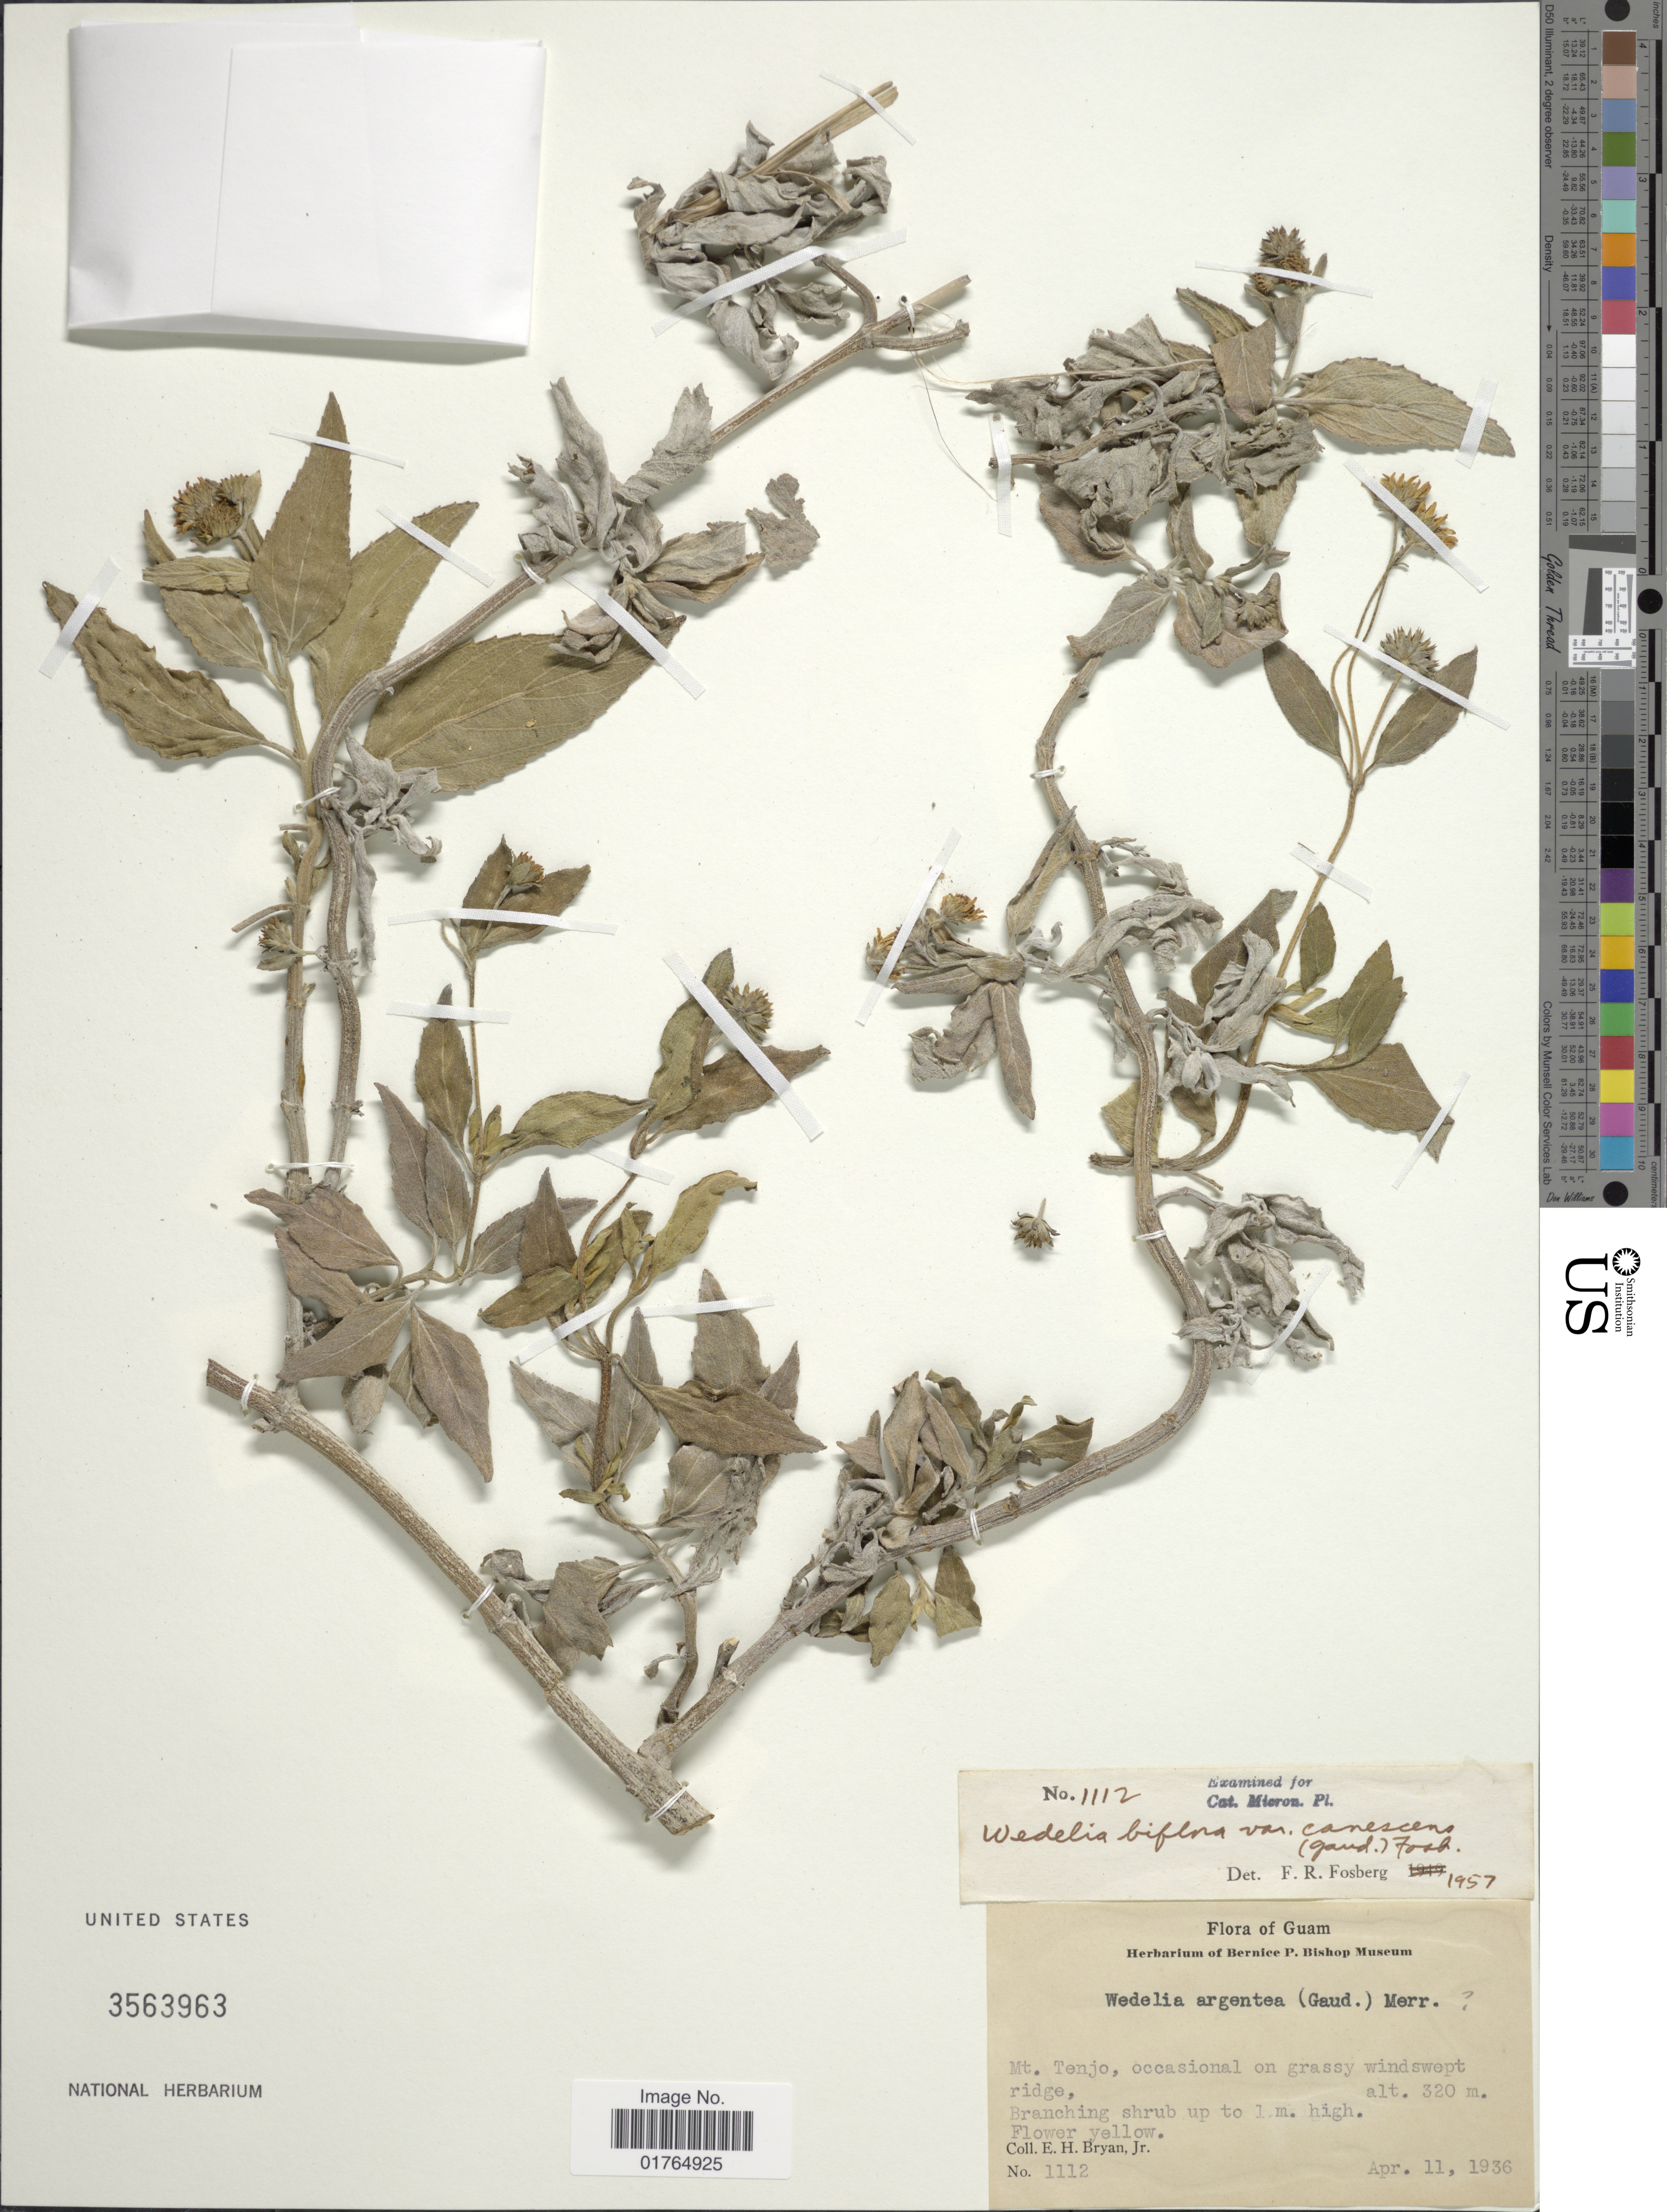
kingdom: Plantae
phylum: Tracheophyta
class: Magnoliopsida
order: Asterales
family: Asteraceae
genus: Wollastonia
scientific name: Wollastonia uniflora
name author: (Willd.) Orchard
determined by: Wagner, W. L., (BOT), Smithsonian Institution - National Museum of Natural History (UNITED STATES)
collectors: E. Bryan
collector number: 1112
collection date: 1936-04-11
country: Guam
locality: Mt. Tenjo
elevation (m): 320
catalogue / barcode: US 3563963